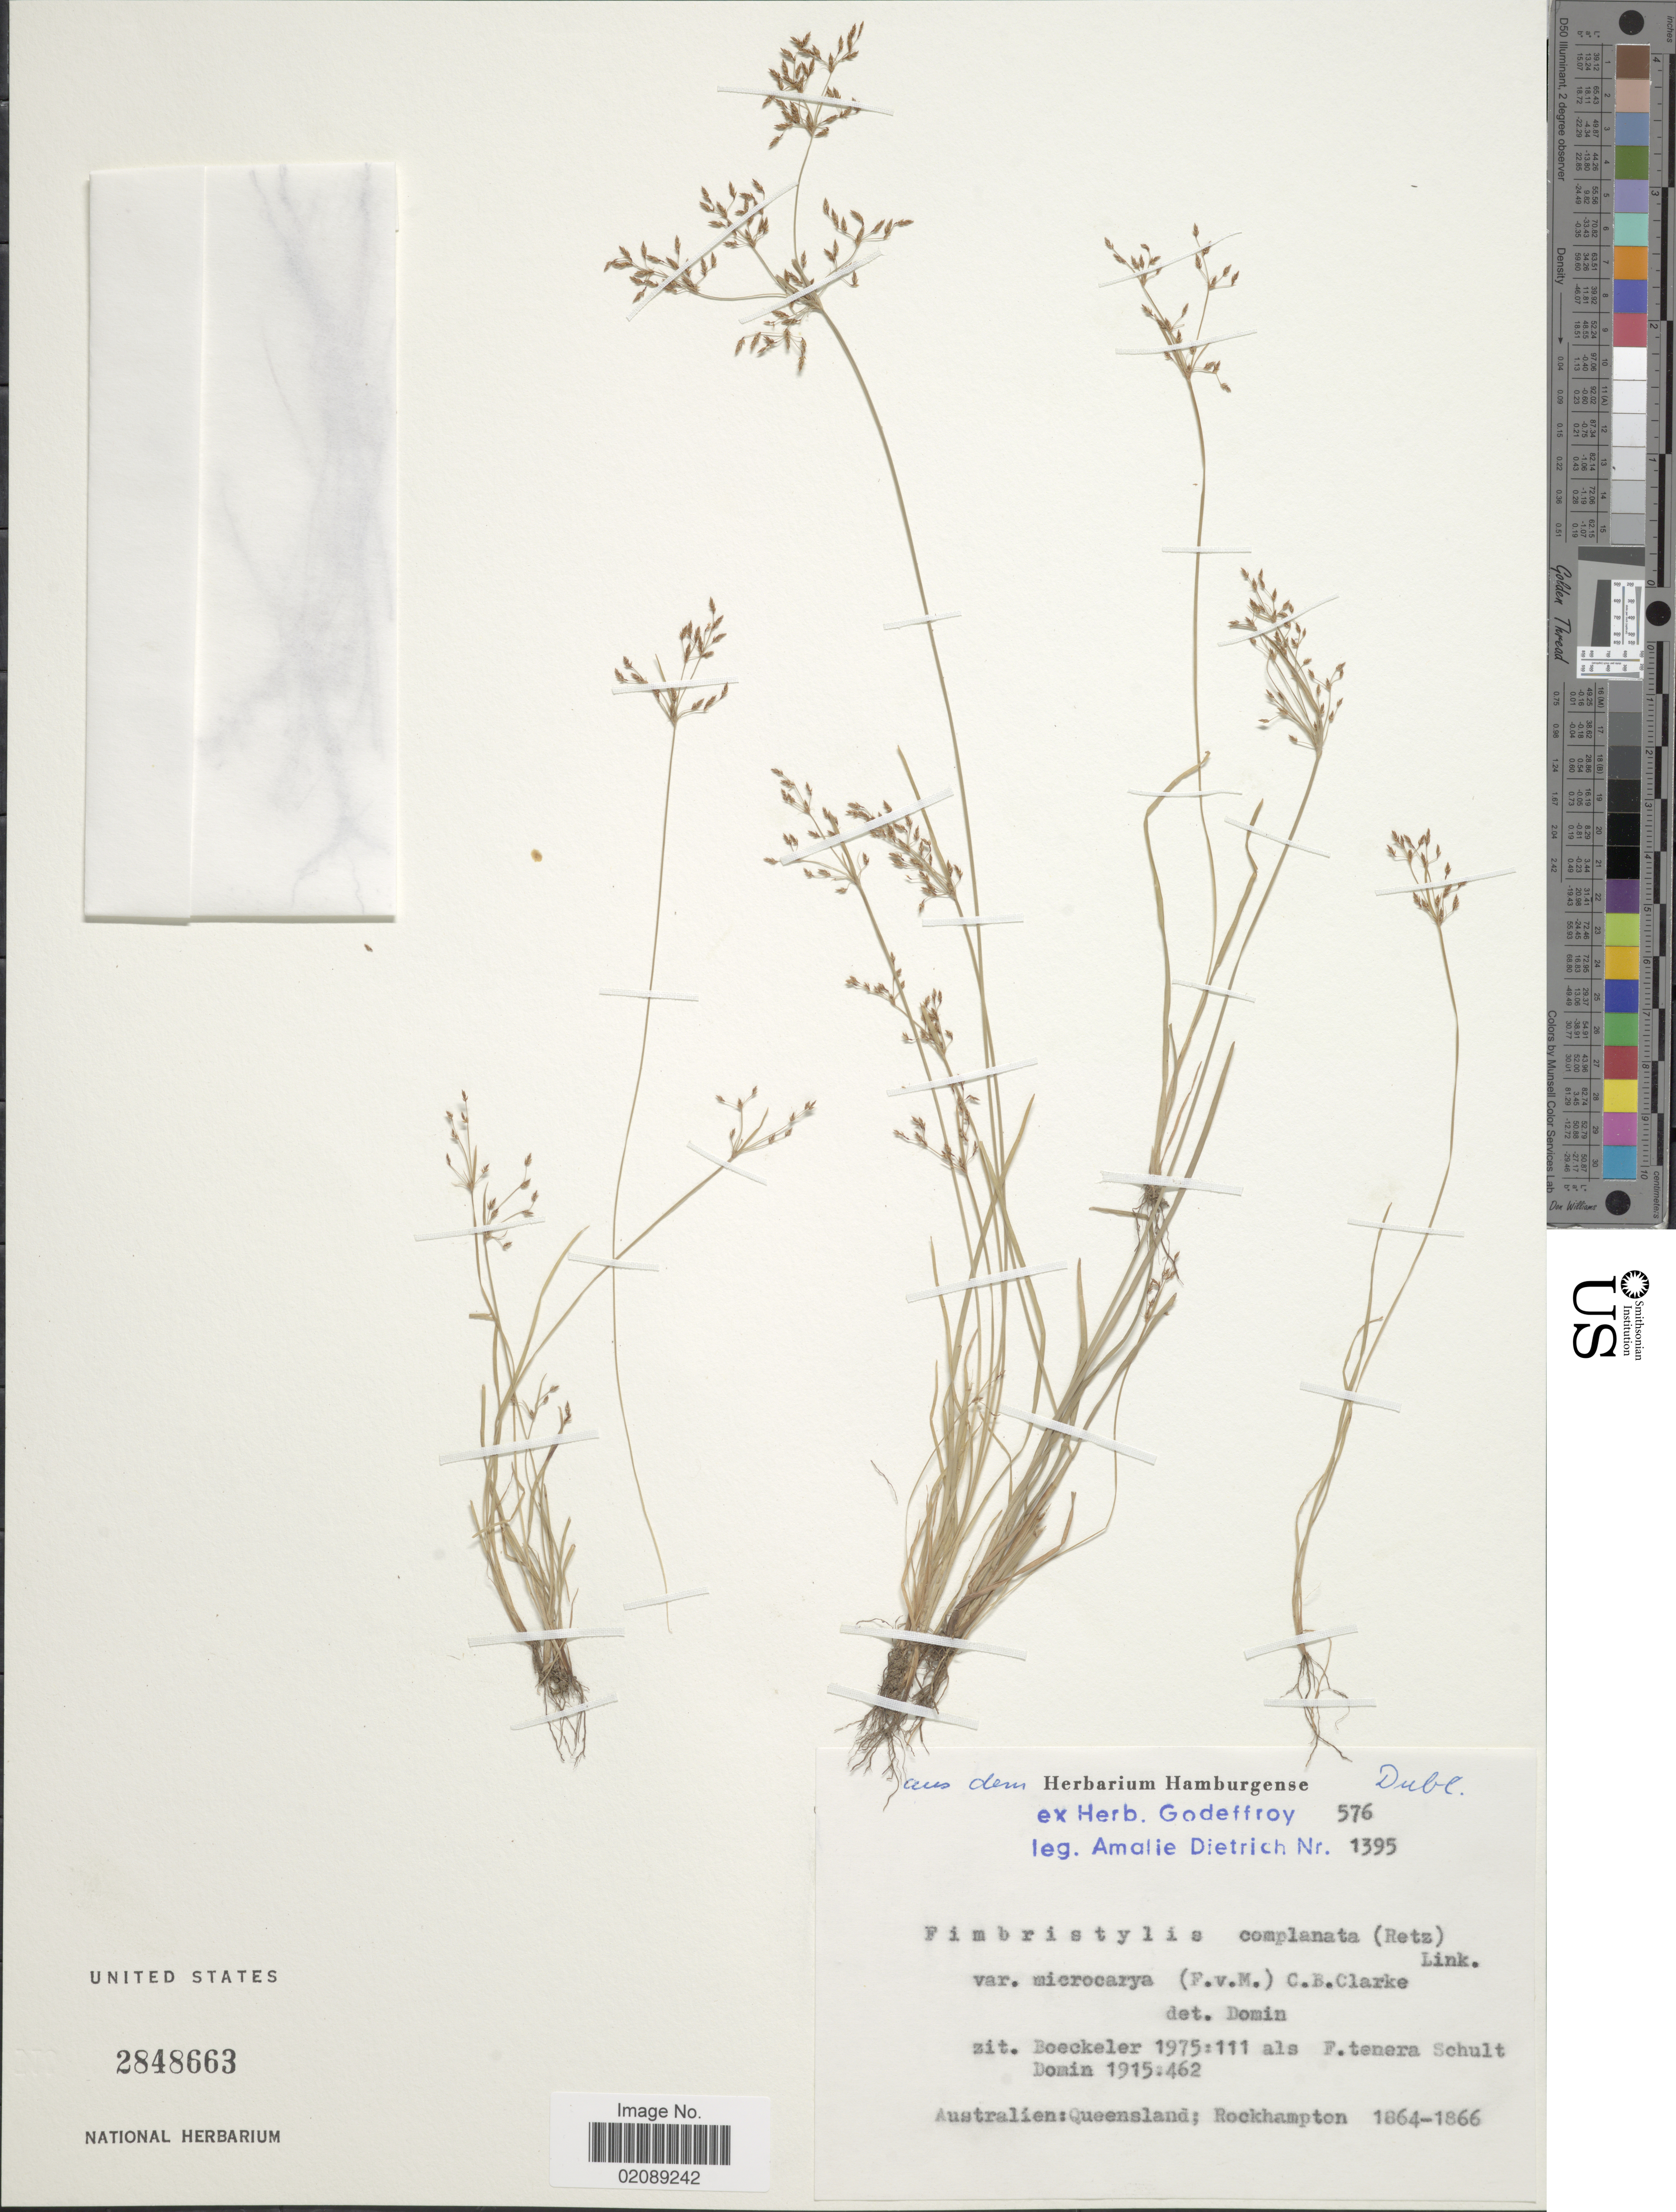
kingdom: Plantae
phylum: Tracheophyta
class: Liliopsida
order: Poales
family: Cyperaceae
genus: Fimbristylis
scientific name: Fimbristylis complanata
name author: (Retz.) Link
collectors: A. Dietrich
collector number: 1395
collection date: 1864/1866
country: Australia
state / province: Queensland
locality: Rockhampton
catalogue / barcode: US 2848663